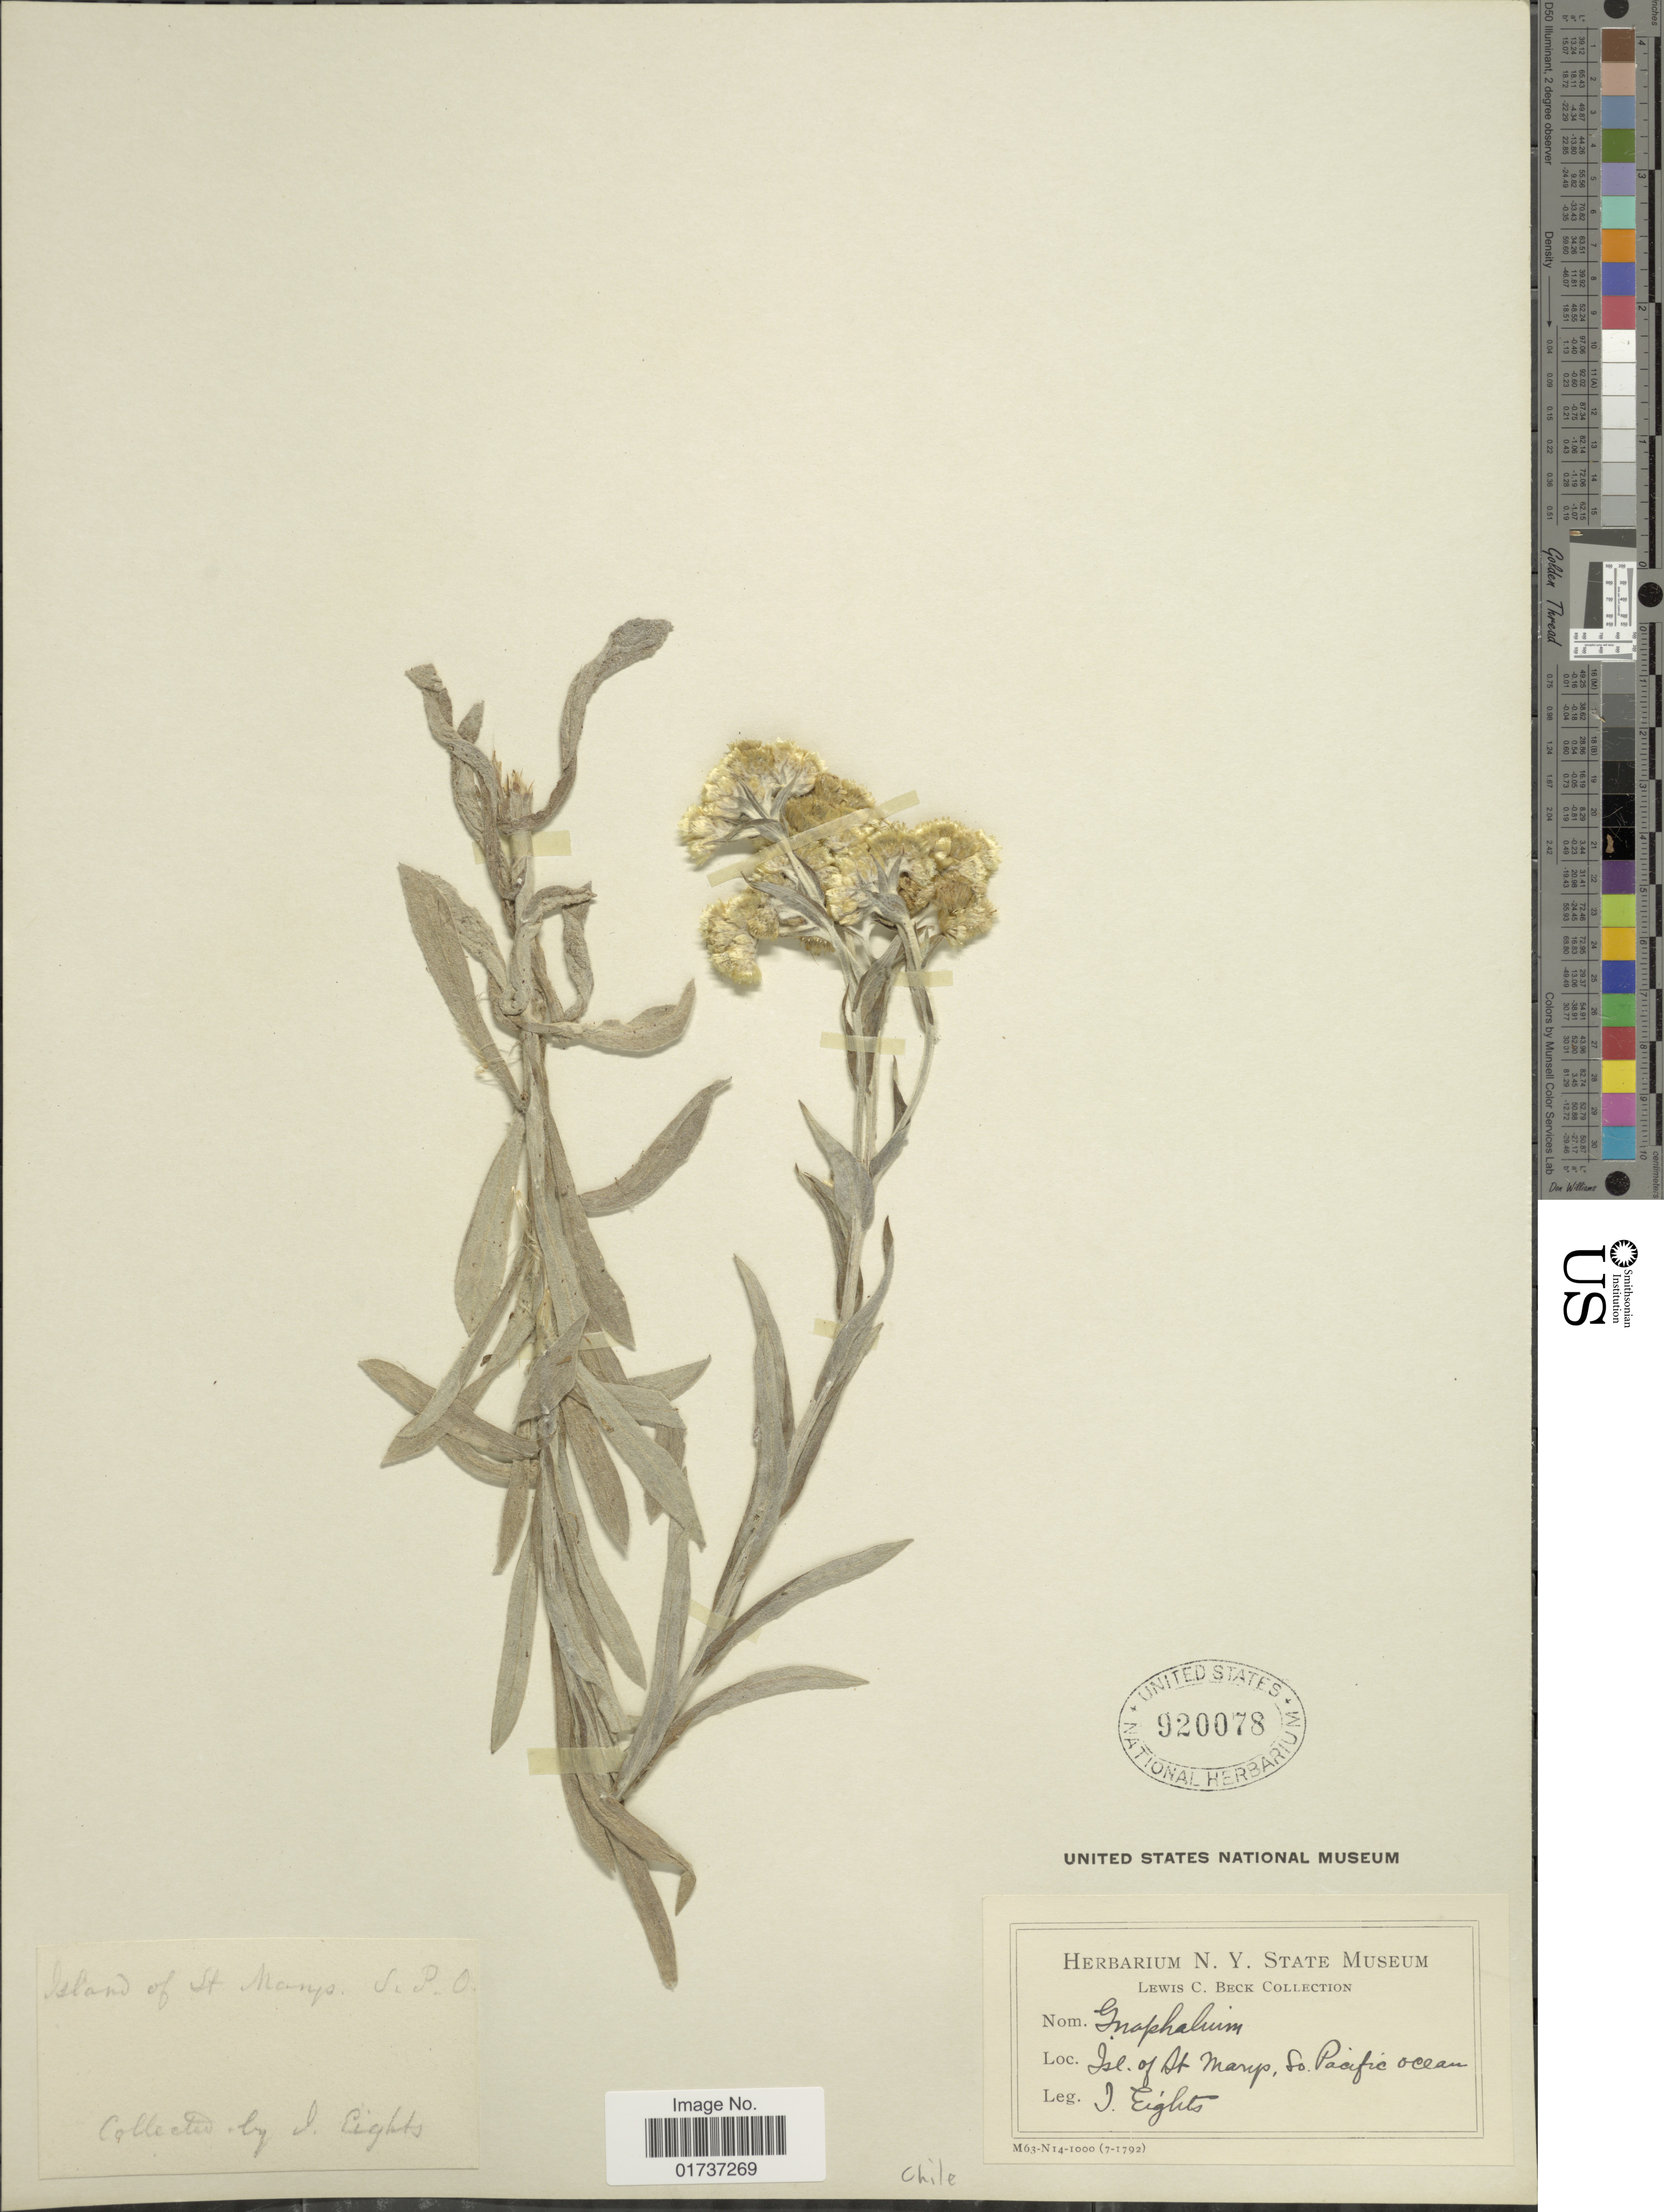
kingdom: Plantae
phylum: Tracheophyta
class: Magnoliopsida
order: Asterales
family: Asteraceae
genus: Gnaphalium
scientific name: Gnaphalium sp.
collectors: J. Eights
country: Chile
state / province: Bio-Bío (VIII)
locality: Isl. of St Marip: So. Pacific ocean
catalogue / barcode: US 920078